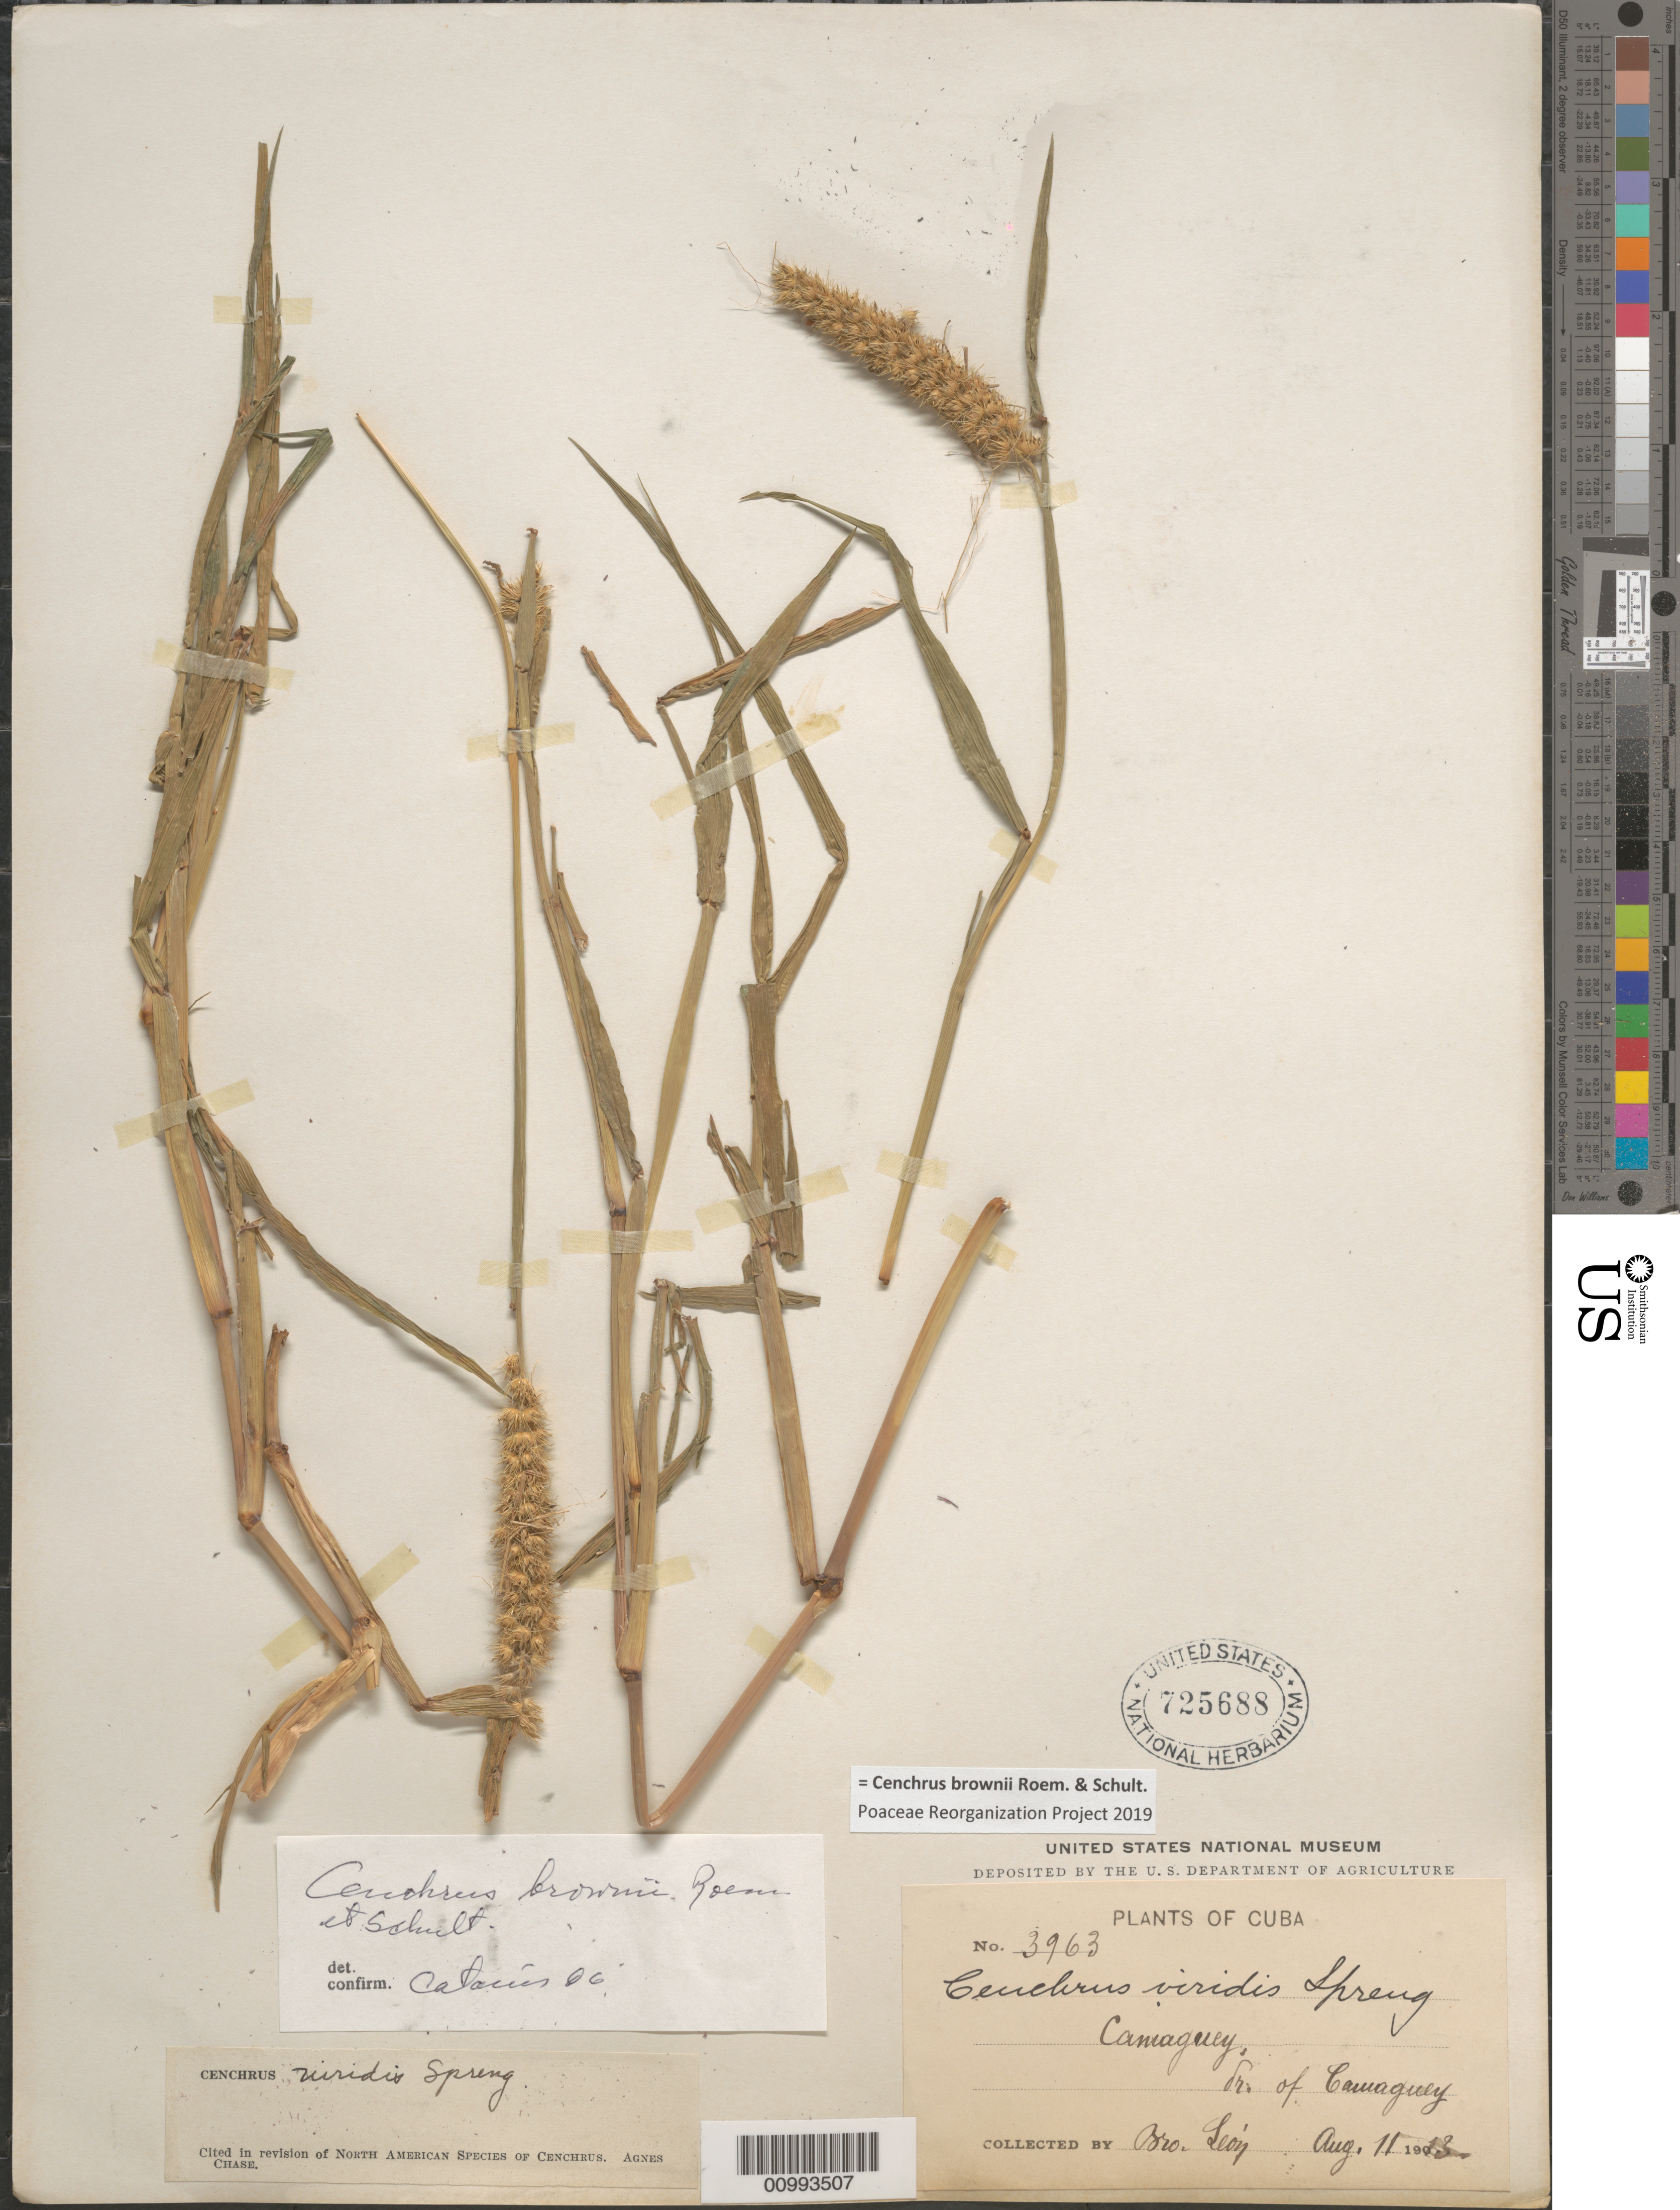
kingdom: Plantae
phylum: Tracheophyta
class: Liliopsida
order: Poales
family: Poaceae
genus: Cenchrus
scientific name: Cenchrus brownii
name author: Roem. & Schult.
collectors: Bro. León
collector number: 3963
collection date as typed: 11 Aug 1913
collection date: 1913-08-11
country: Cuba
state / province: Camagüey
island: Cuba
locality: Camaguey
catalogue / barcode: US 725688